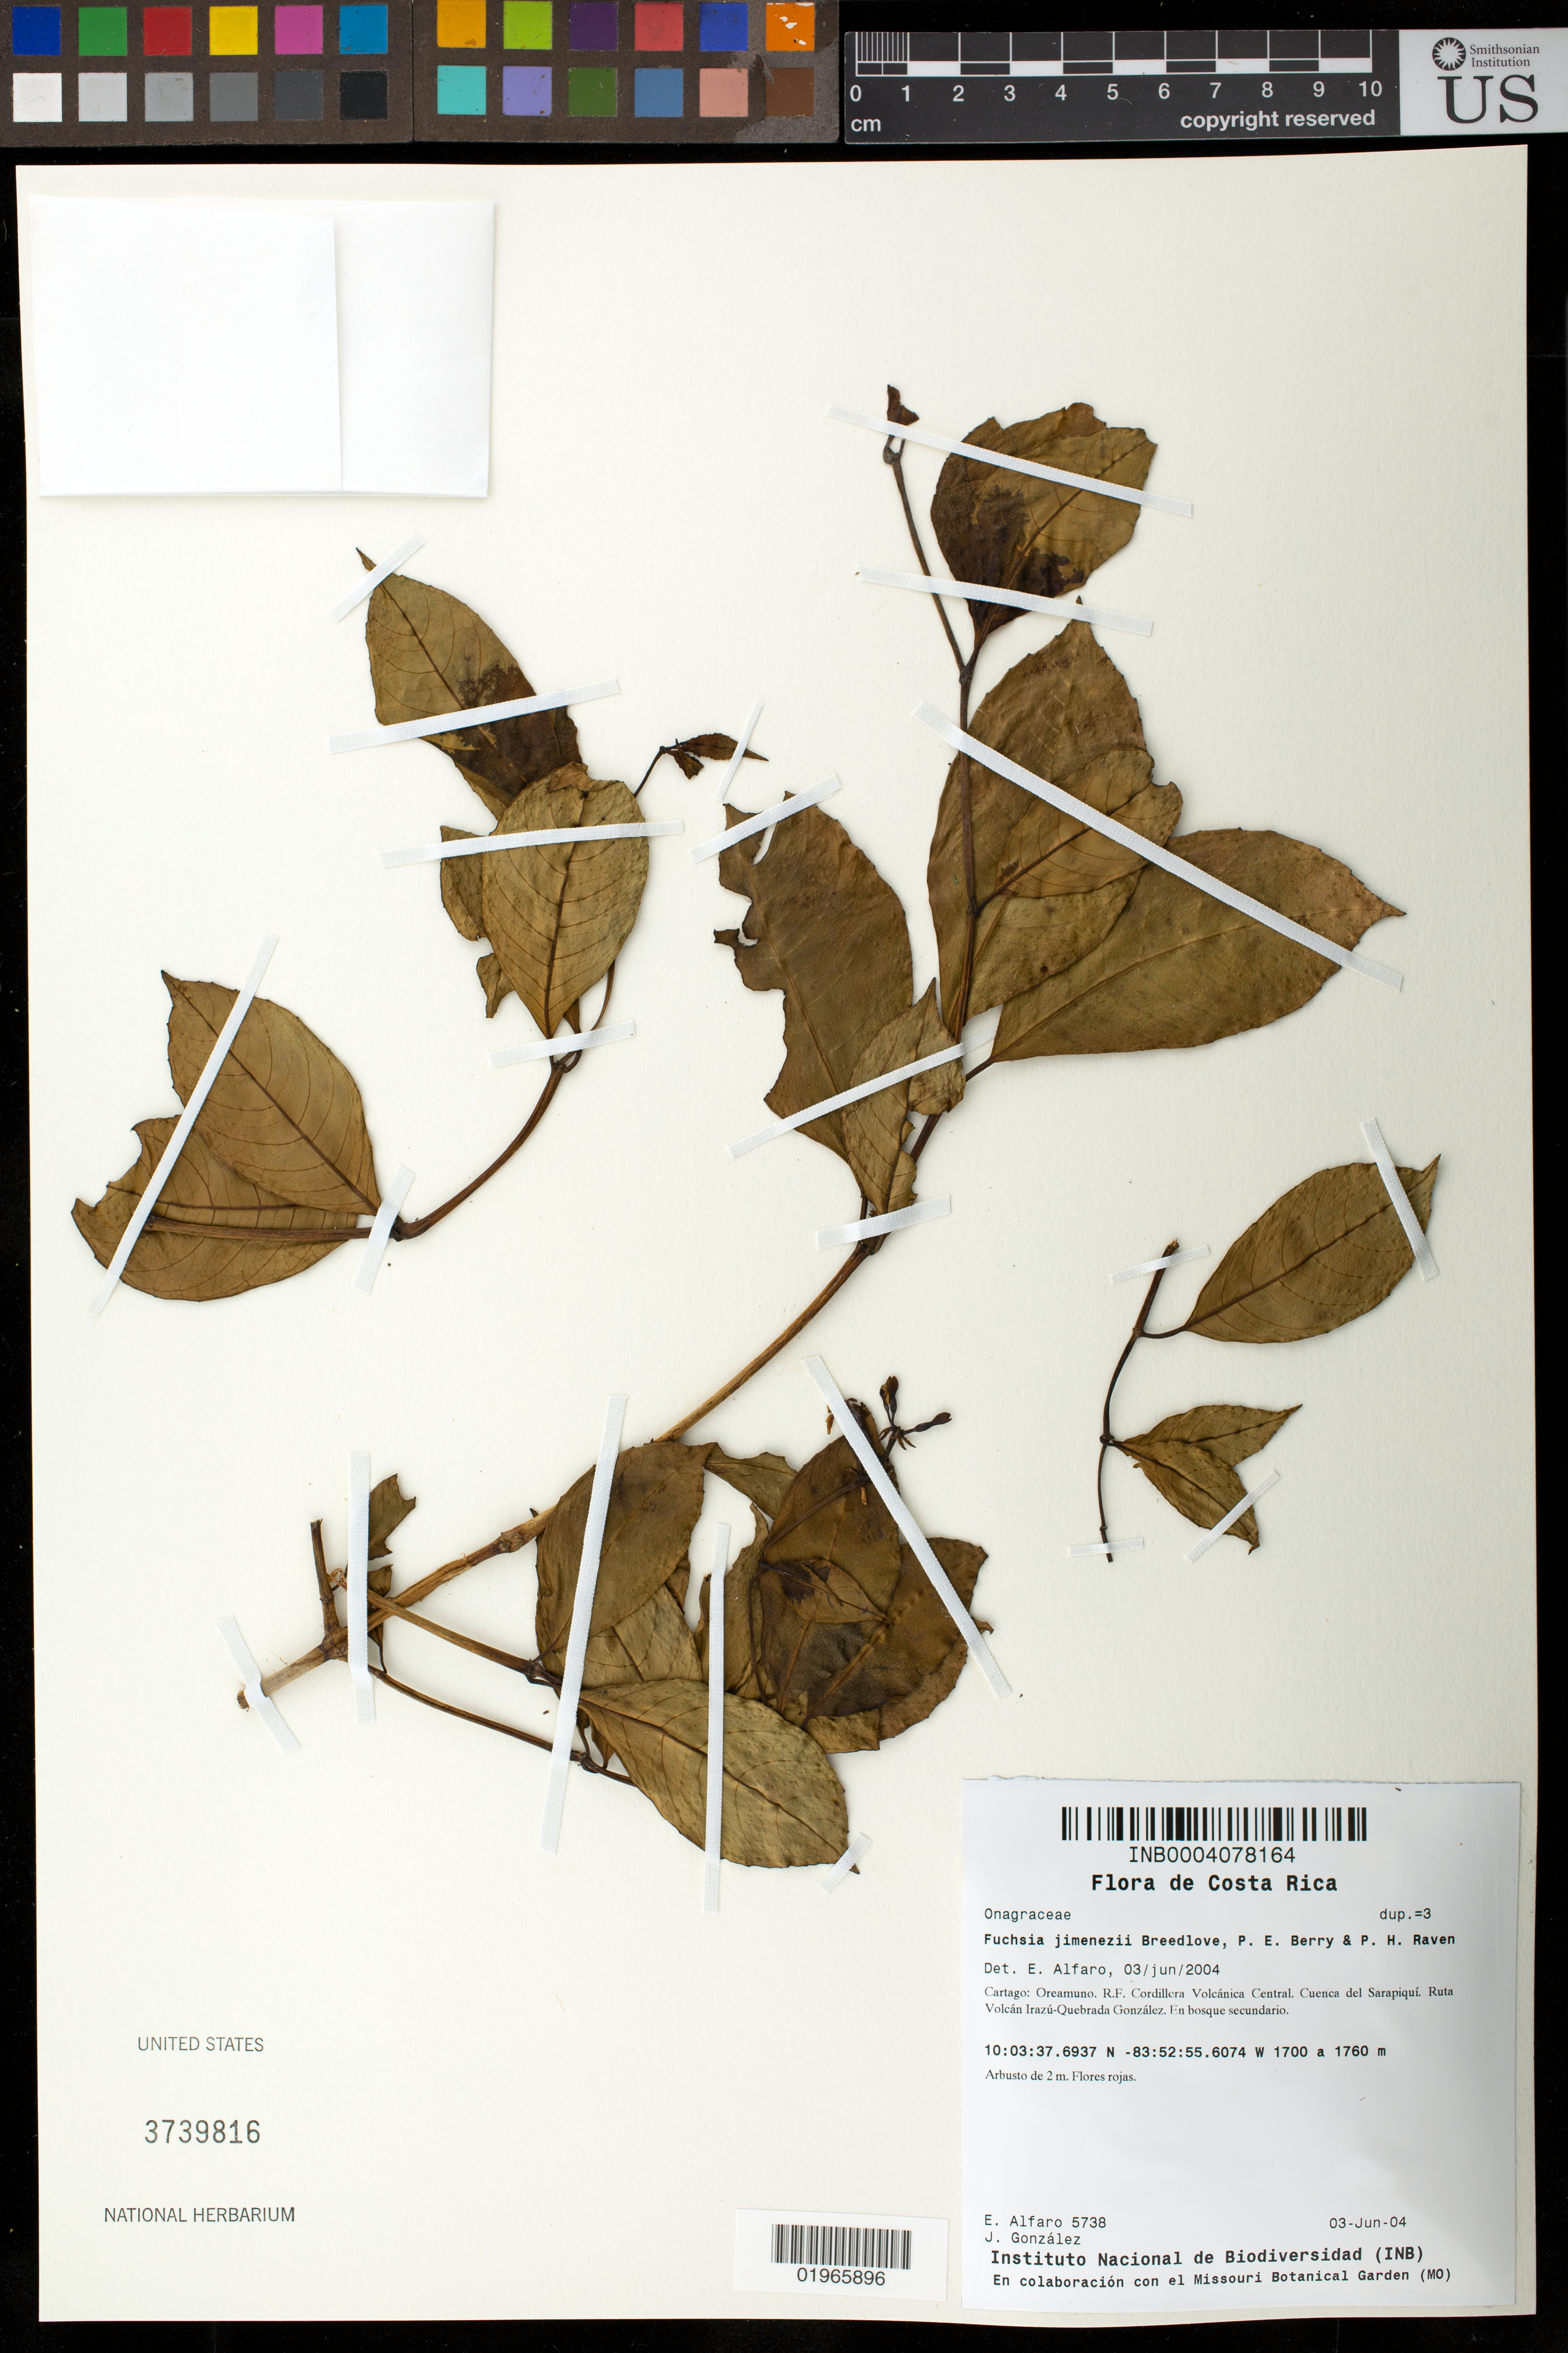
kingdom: Plantae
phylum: Tracheophyta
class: Magnoliopsida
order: Myrtales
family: Onagraceae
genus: Fuchsia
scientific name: Fuchsia jimenezii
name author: Breedlove et al.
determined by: Wagner, W. L., (BOT), Smithsonian Institution - National Museum of Natural History (UNITED STATES)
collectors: E. Alfaro & J. Gonzalez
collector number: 5738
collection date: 2004-06-03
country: Costa Rica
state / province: Cartago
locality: Oreamuno. R.F. Cordillera Volcanica Central, cuenca del Sarapiqui, ruta Volcan Irazu-Quebrada Gonzalez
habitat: Bosque secundario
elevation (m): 1700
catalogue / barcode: US 3739816